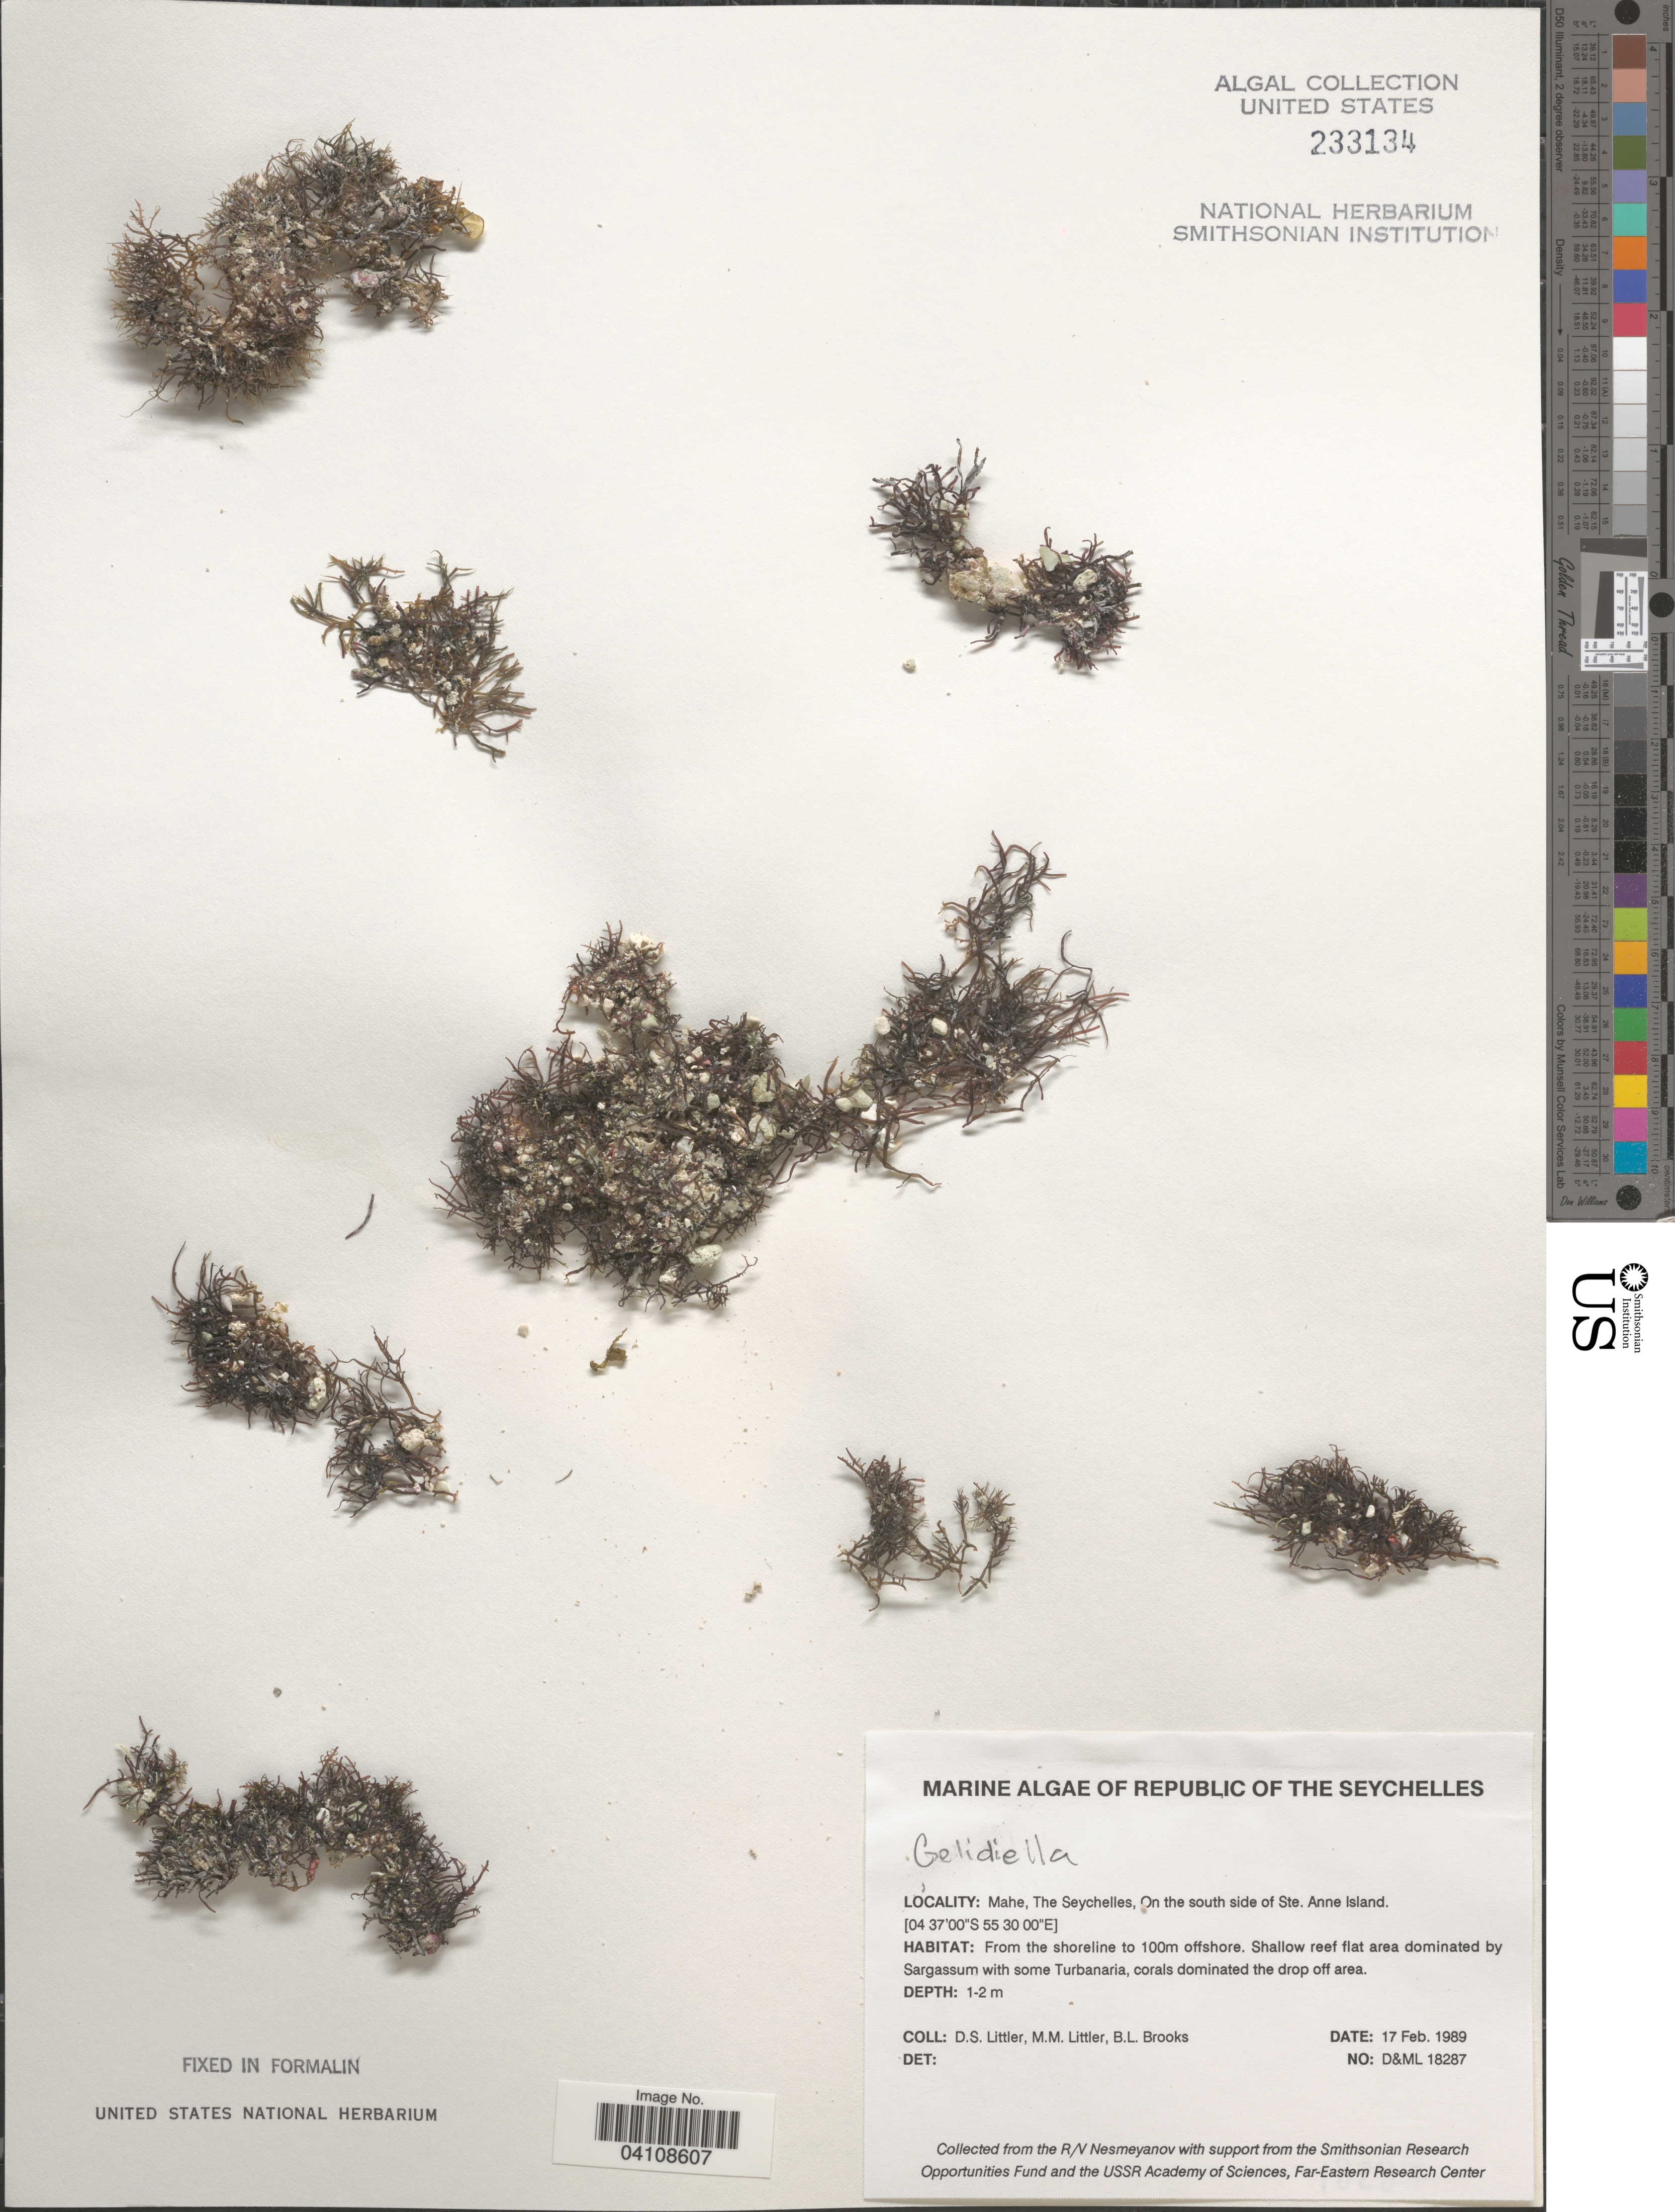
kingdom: Plantae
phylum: Rhodophyta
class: Florideophyceae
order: Gelidiales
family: Gelidiellaceae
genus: Gelidiella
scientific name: Gelidiella sp.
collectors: D. S. Littler & B. Brooks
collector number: D&ML18287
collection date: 1989-02-17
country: Seychelles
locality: Republic of The Seychelles. Mahe, On the south side of Ste. Anne Island. From the shoreline to 100m offshore.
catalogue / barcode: US 233134